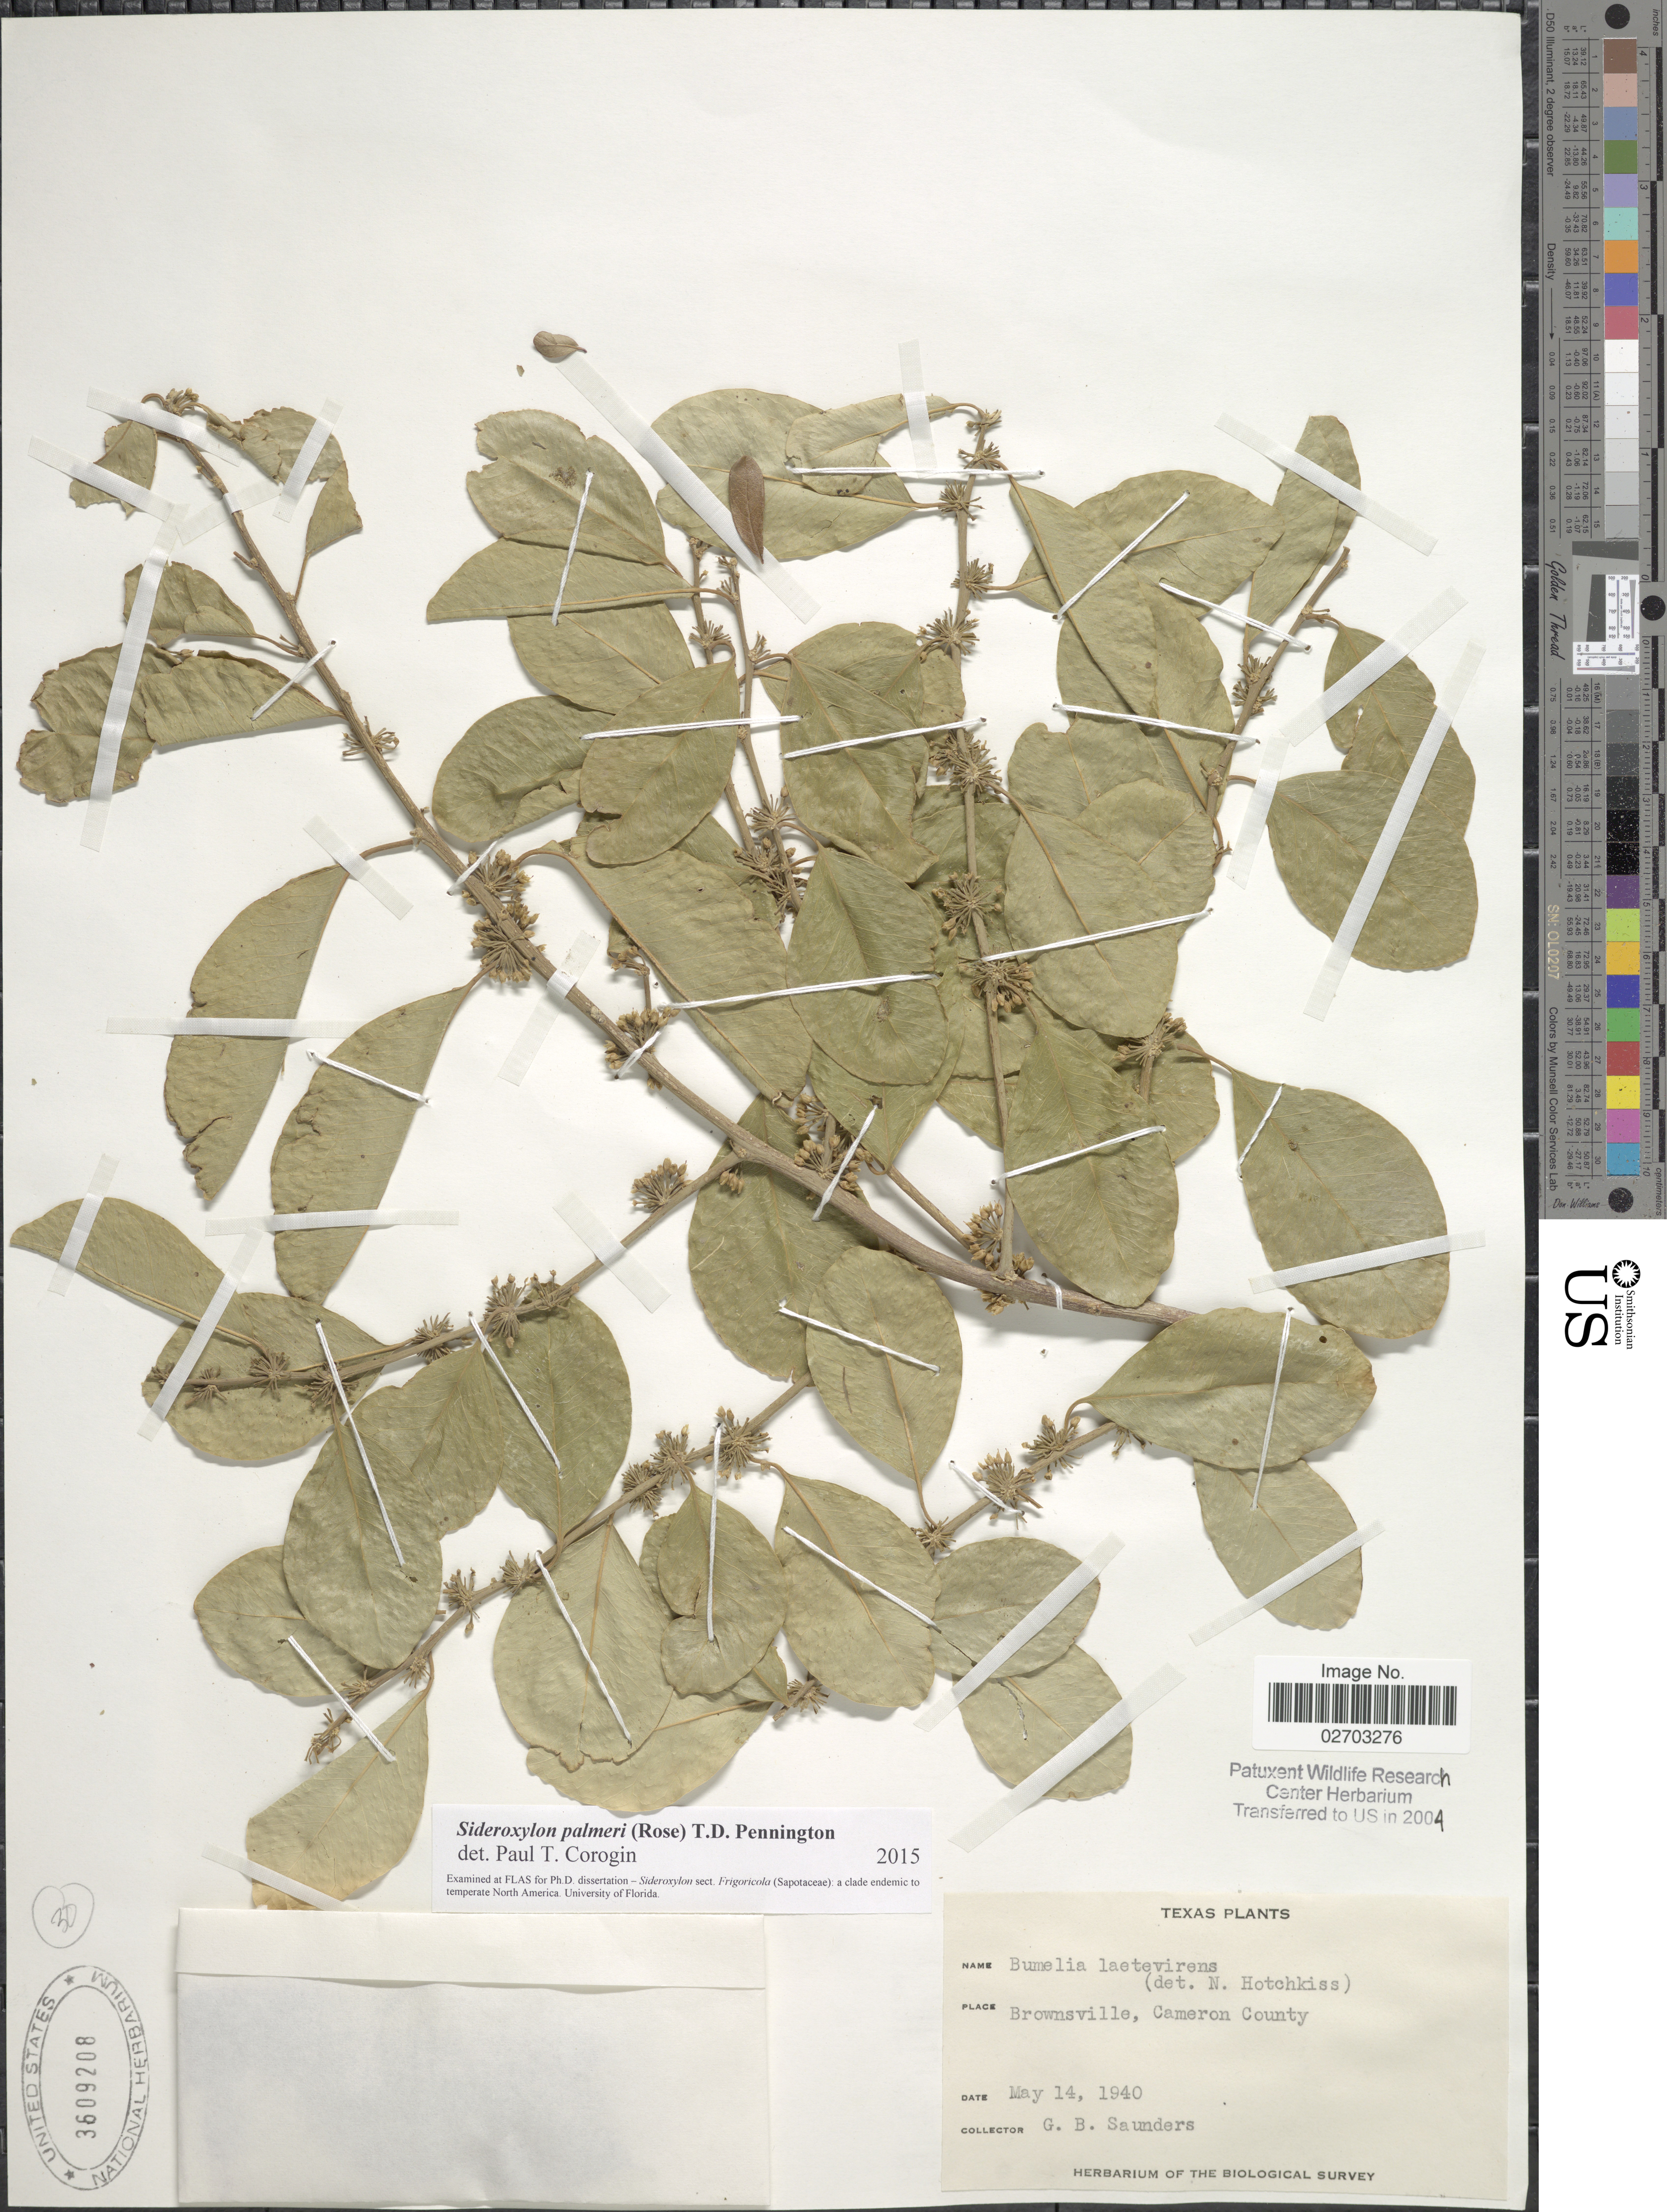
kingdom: Plantae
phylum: Tracheophyta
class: Magnoliopsida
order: Ericales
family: Sapotaceae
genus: Sideroxylon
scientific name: Sideroxylon palmeri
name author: (Rose) T.D. Penn.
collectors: G. B. Saunders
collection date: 1940-05-14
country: United States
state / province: Texas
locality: Brownsville, Cameron County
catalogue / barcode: US 3609208